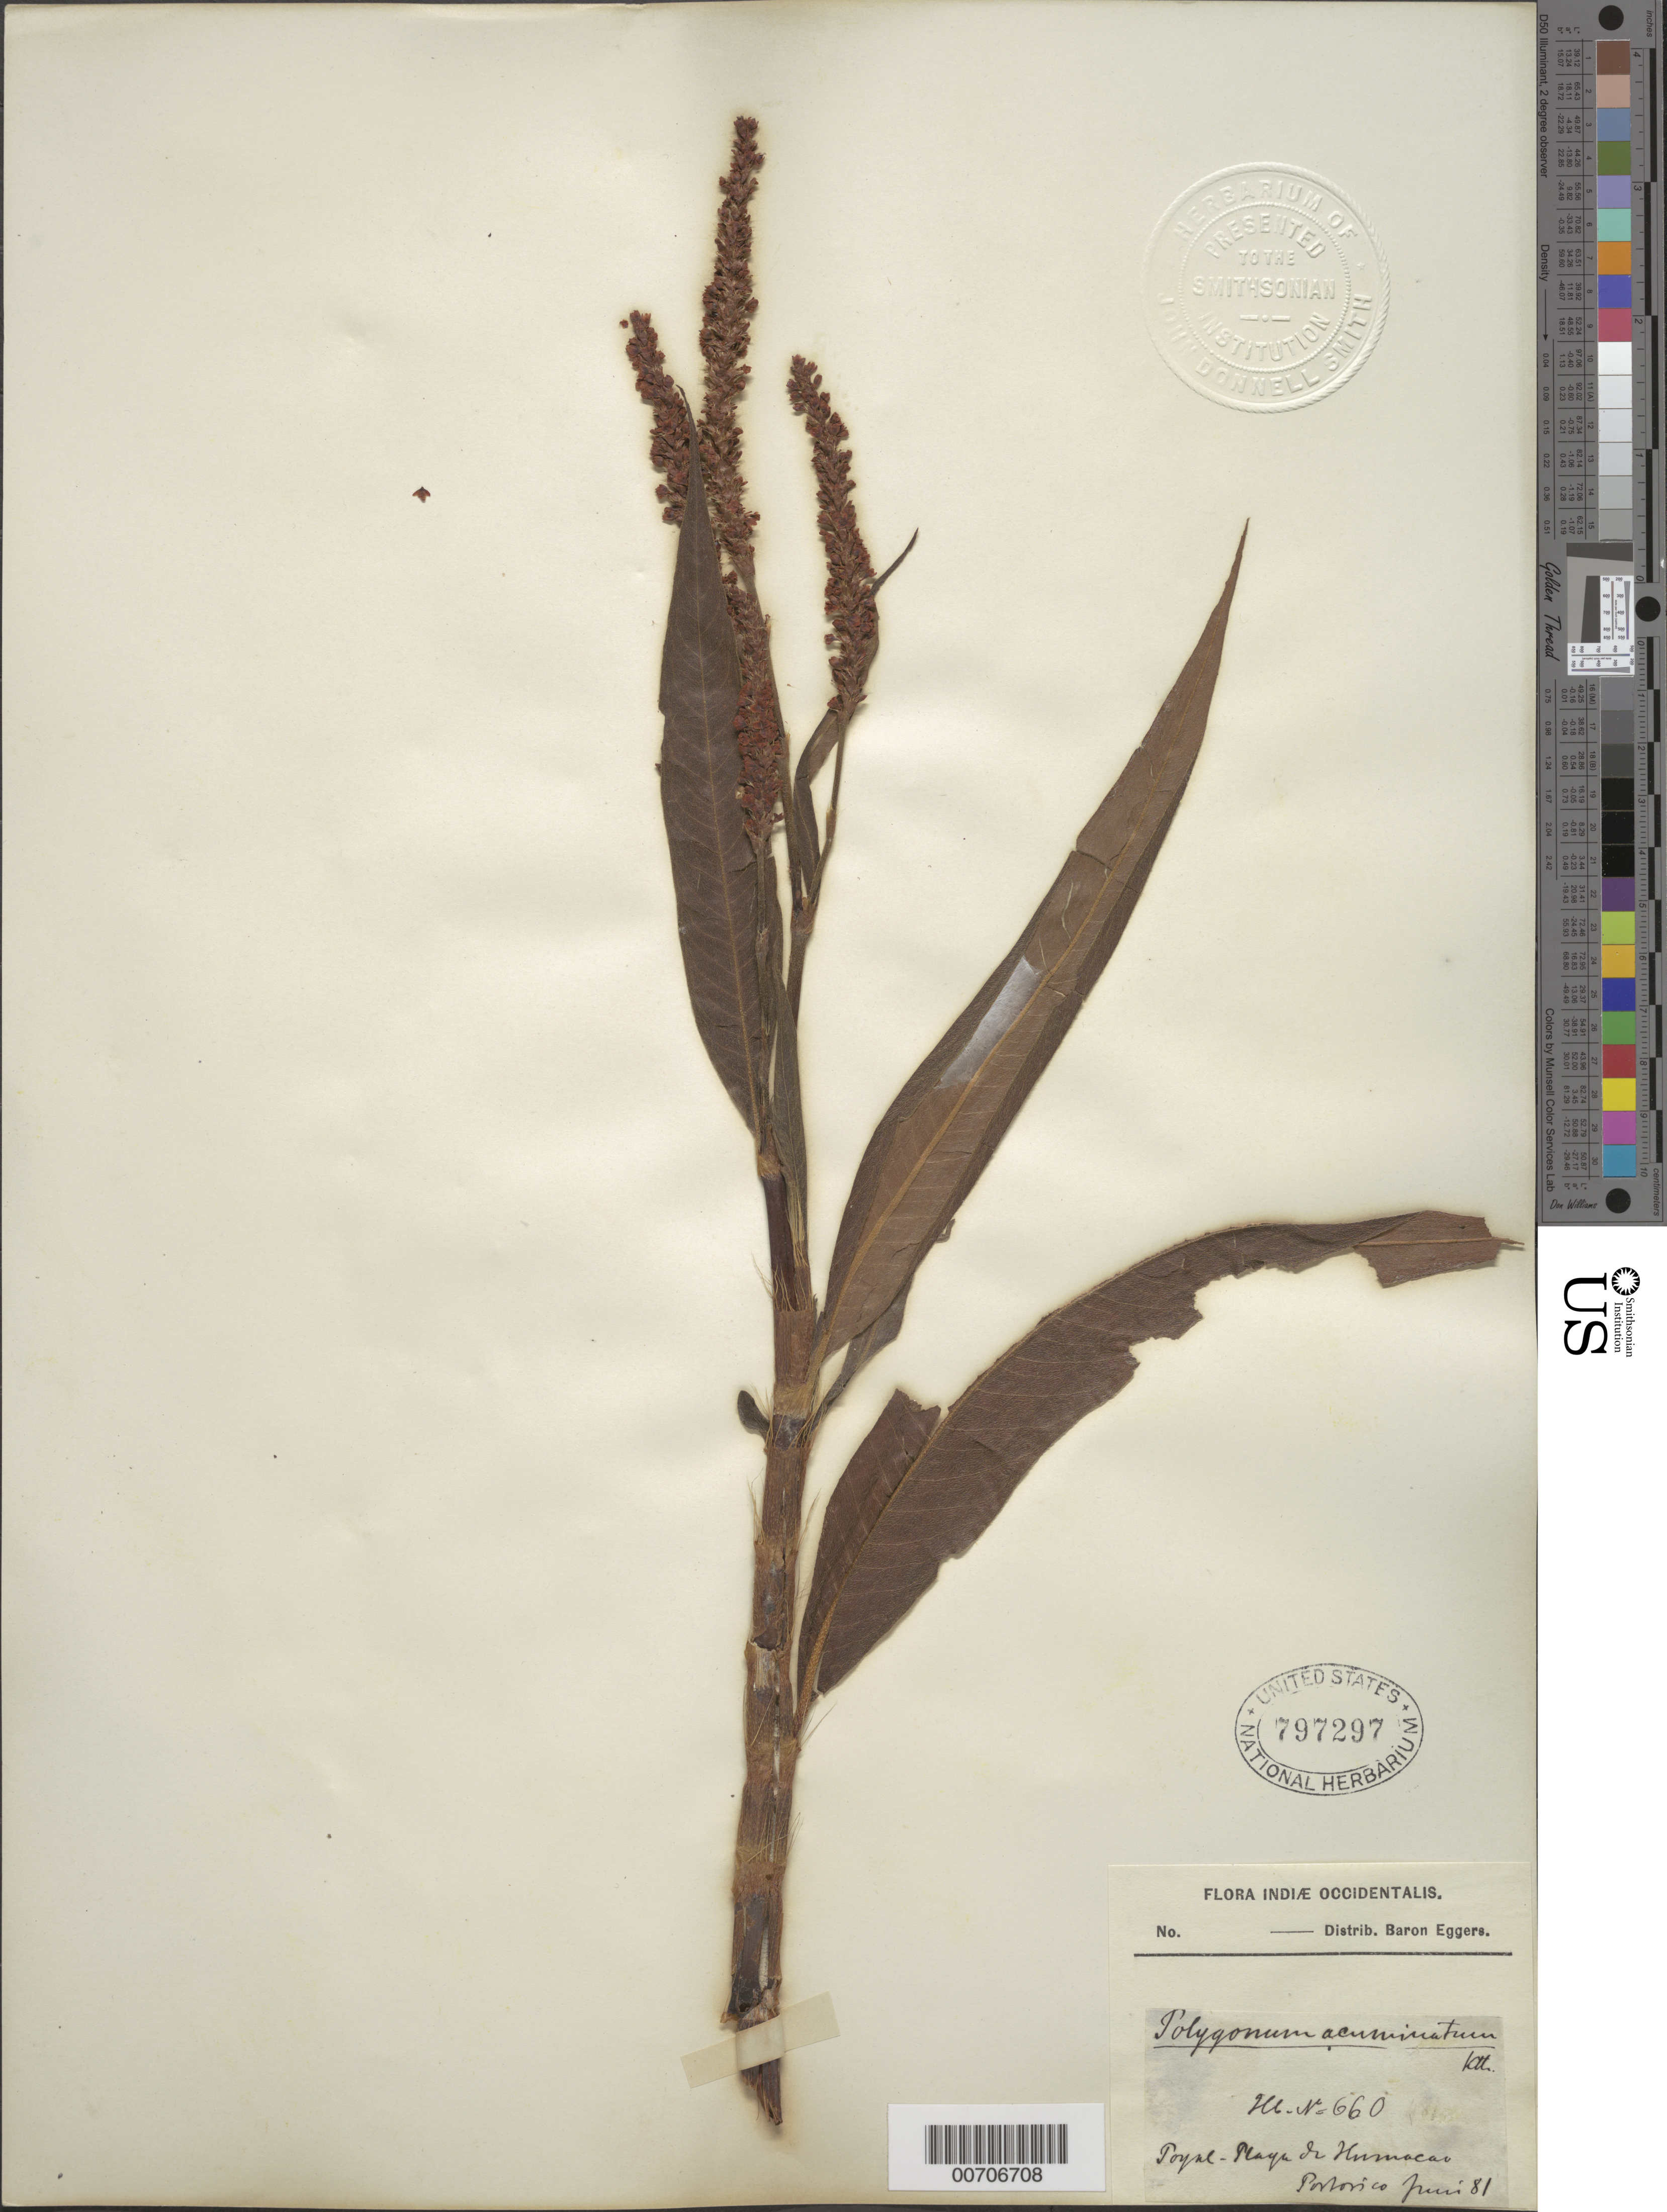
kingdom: Plantae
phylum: Tracheophyta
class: Magnoliopsida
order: Caryophyllales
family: Polygonaceae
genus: Polygonum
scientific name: Polygonum acuminatum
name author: Kunth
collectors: H. F. A. von Eggers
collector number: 660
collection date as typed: Jun 1881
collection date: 1881-06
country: Puerto Rico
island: Greater Antilles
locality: Playa de Humacao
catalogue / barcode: US 797297